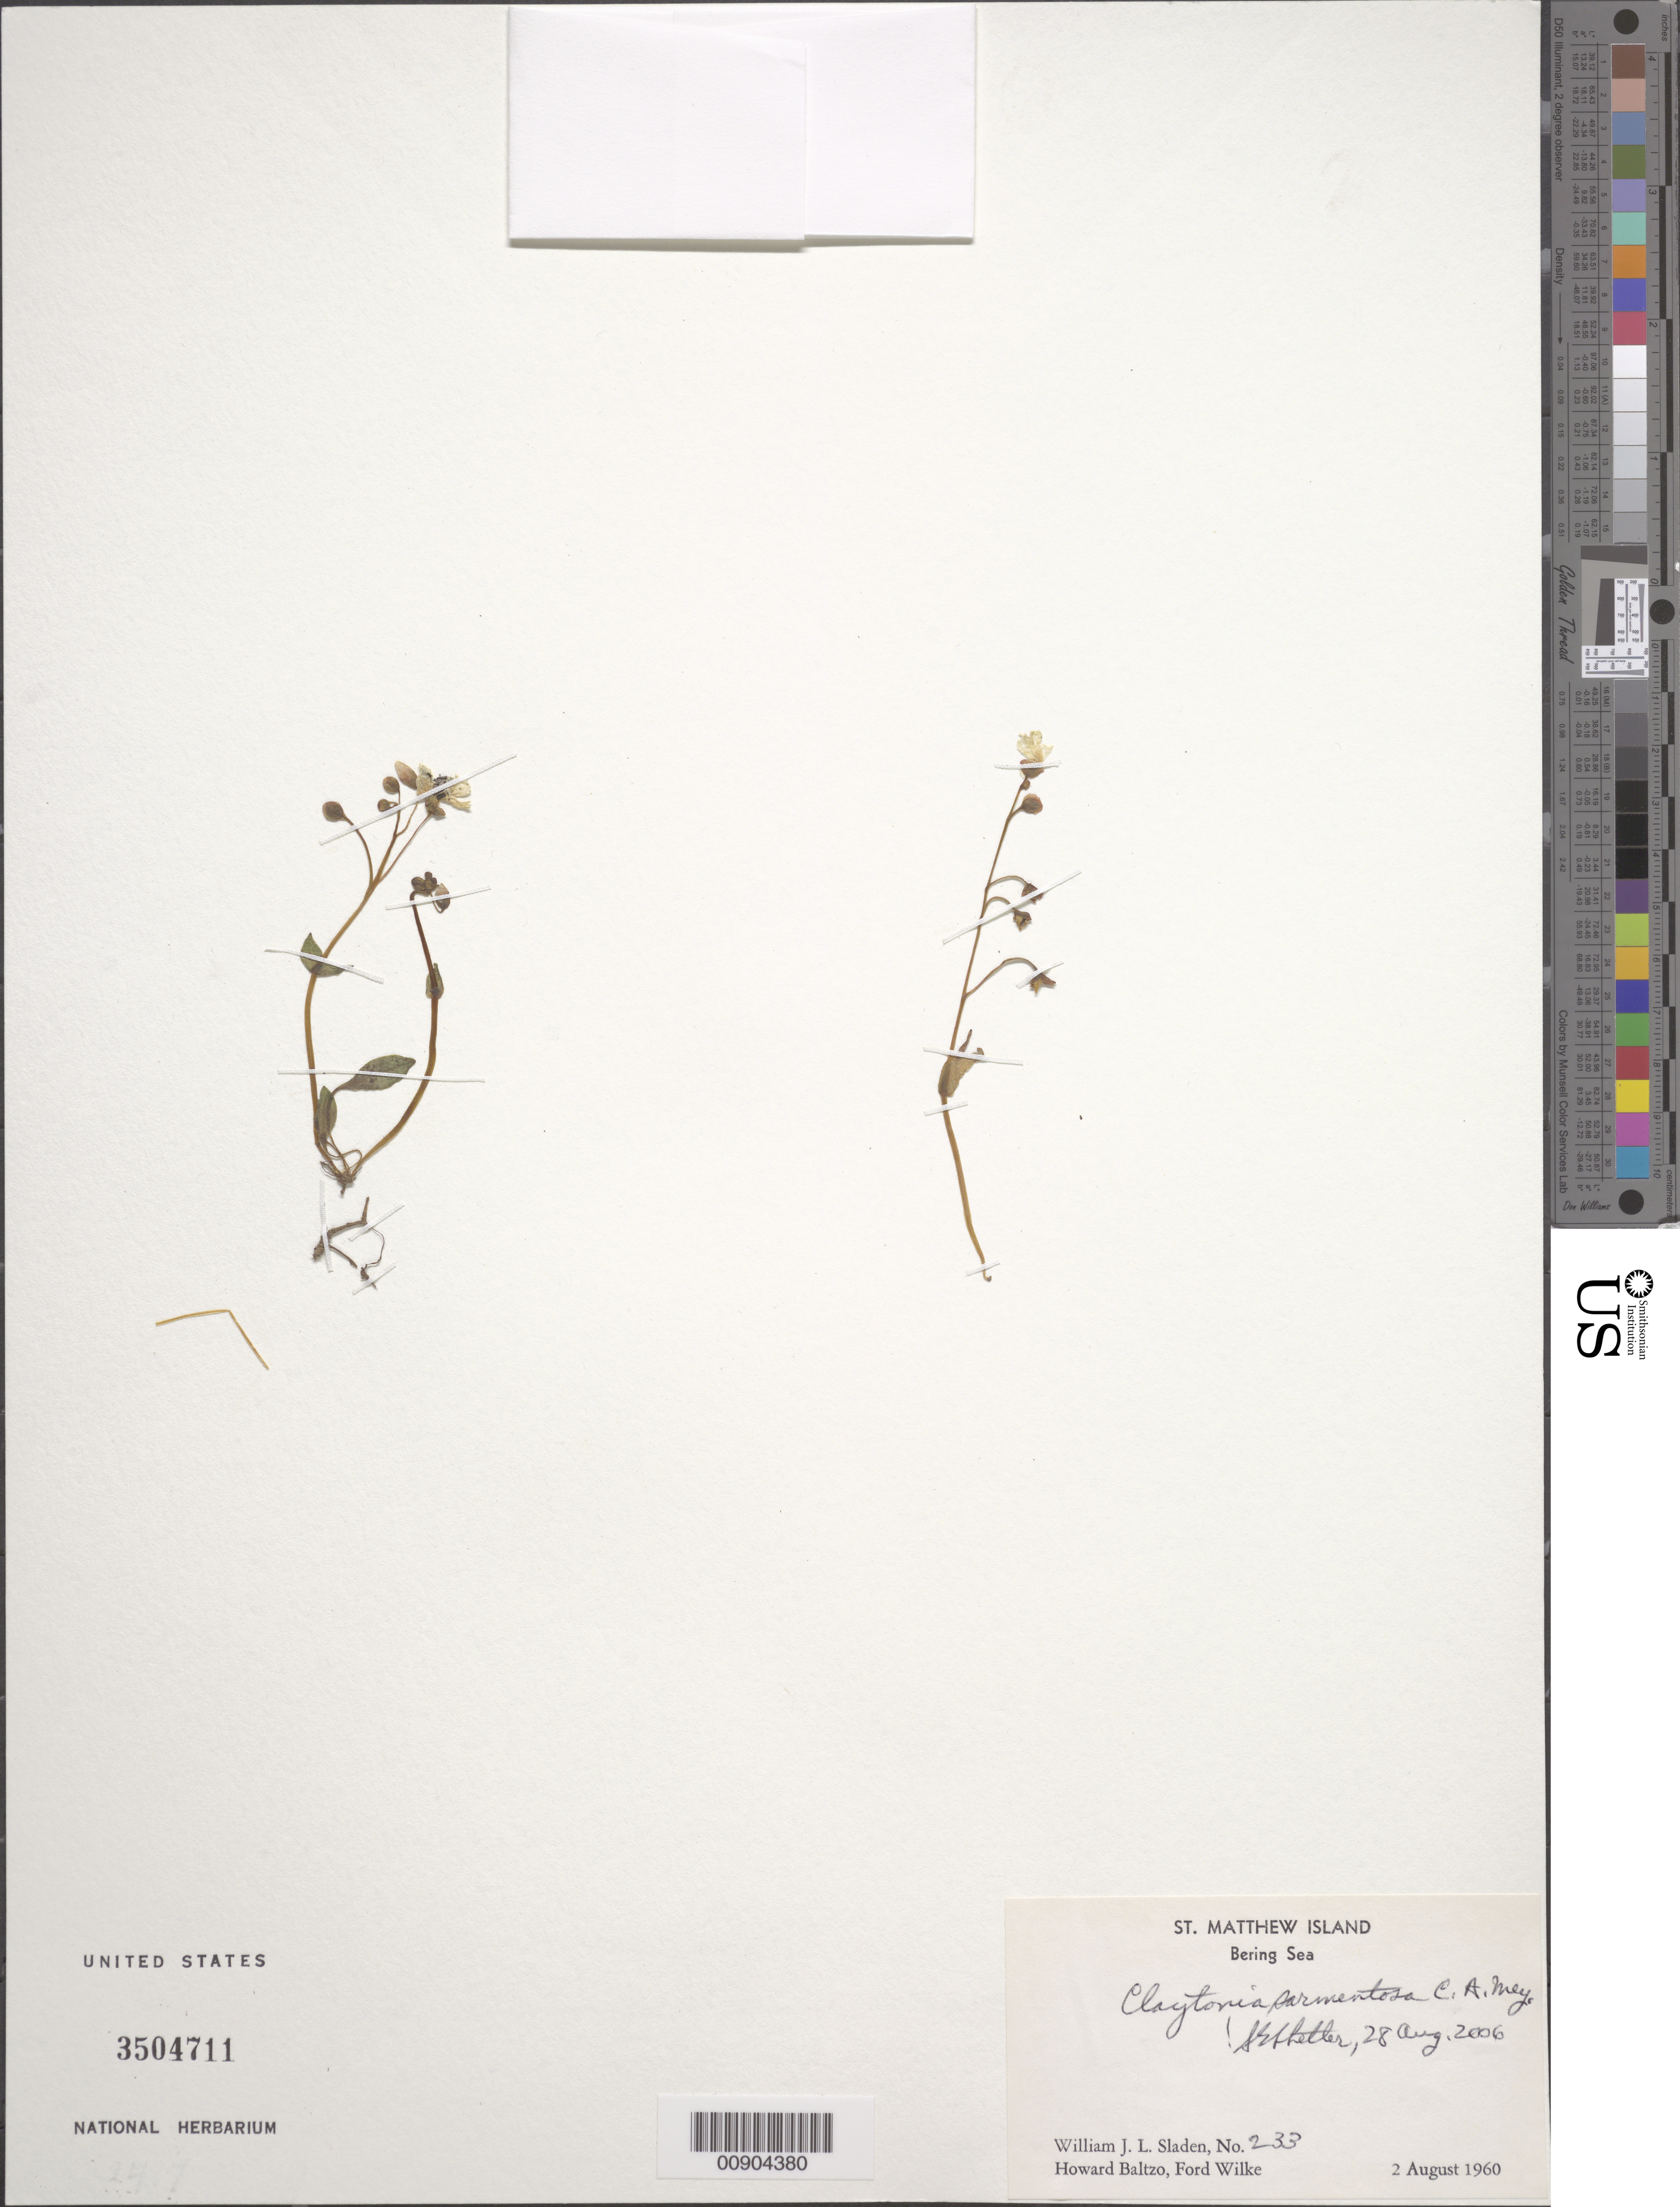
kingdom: Plantae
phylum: Tracheophyta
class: Magnoliopsida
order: Caryophyllales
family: Montiaceae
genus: Claytonia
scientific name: Claytonia sarmentosa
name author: C.A. Mey.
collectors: W. Sladen, H. Baltzo & F. Wilke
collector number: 233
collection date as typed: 02 Aug 1960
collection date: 1960-08-02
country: United States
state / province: Alaska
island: St. Matthew Island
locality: St. Matthew Island, Bering Sea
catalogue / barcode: US 3504711